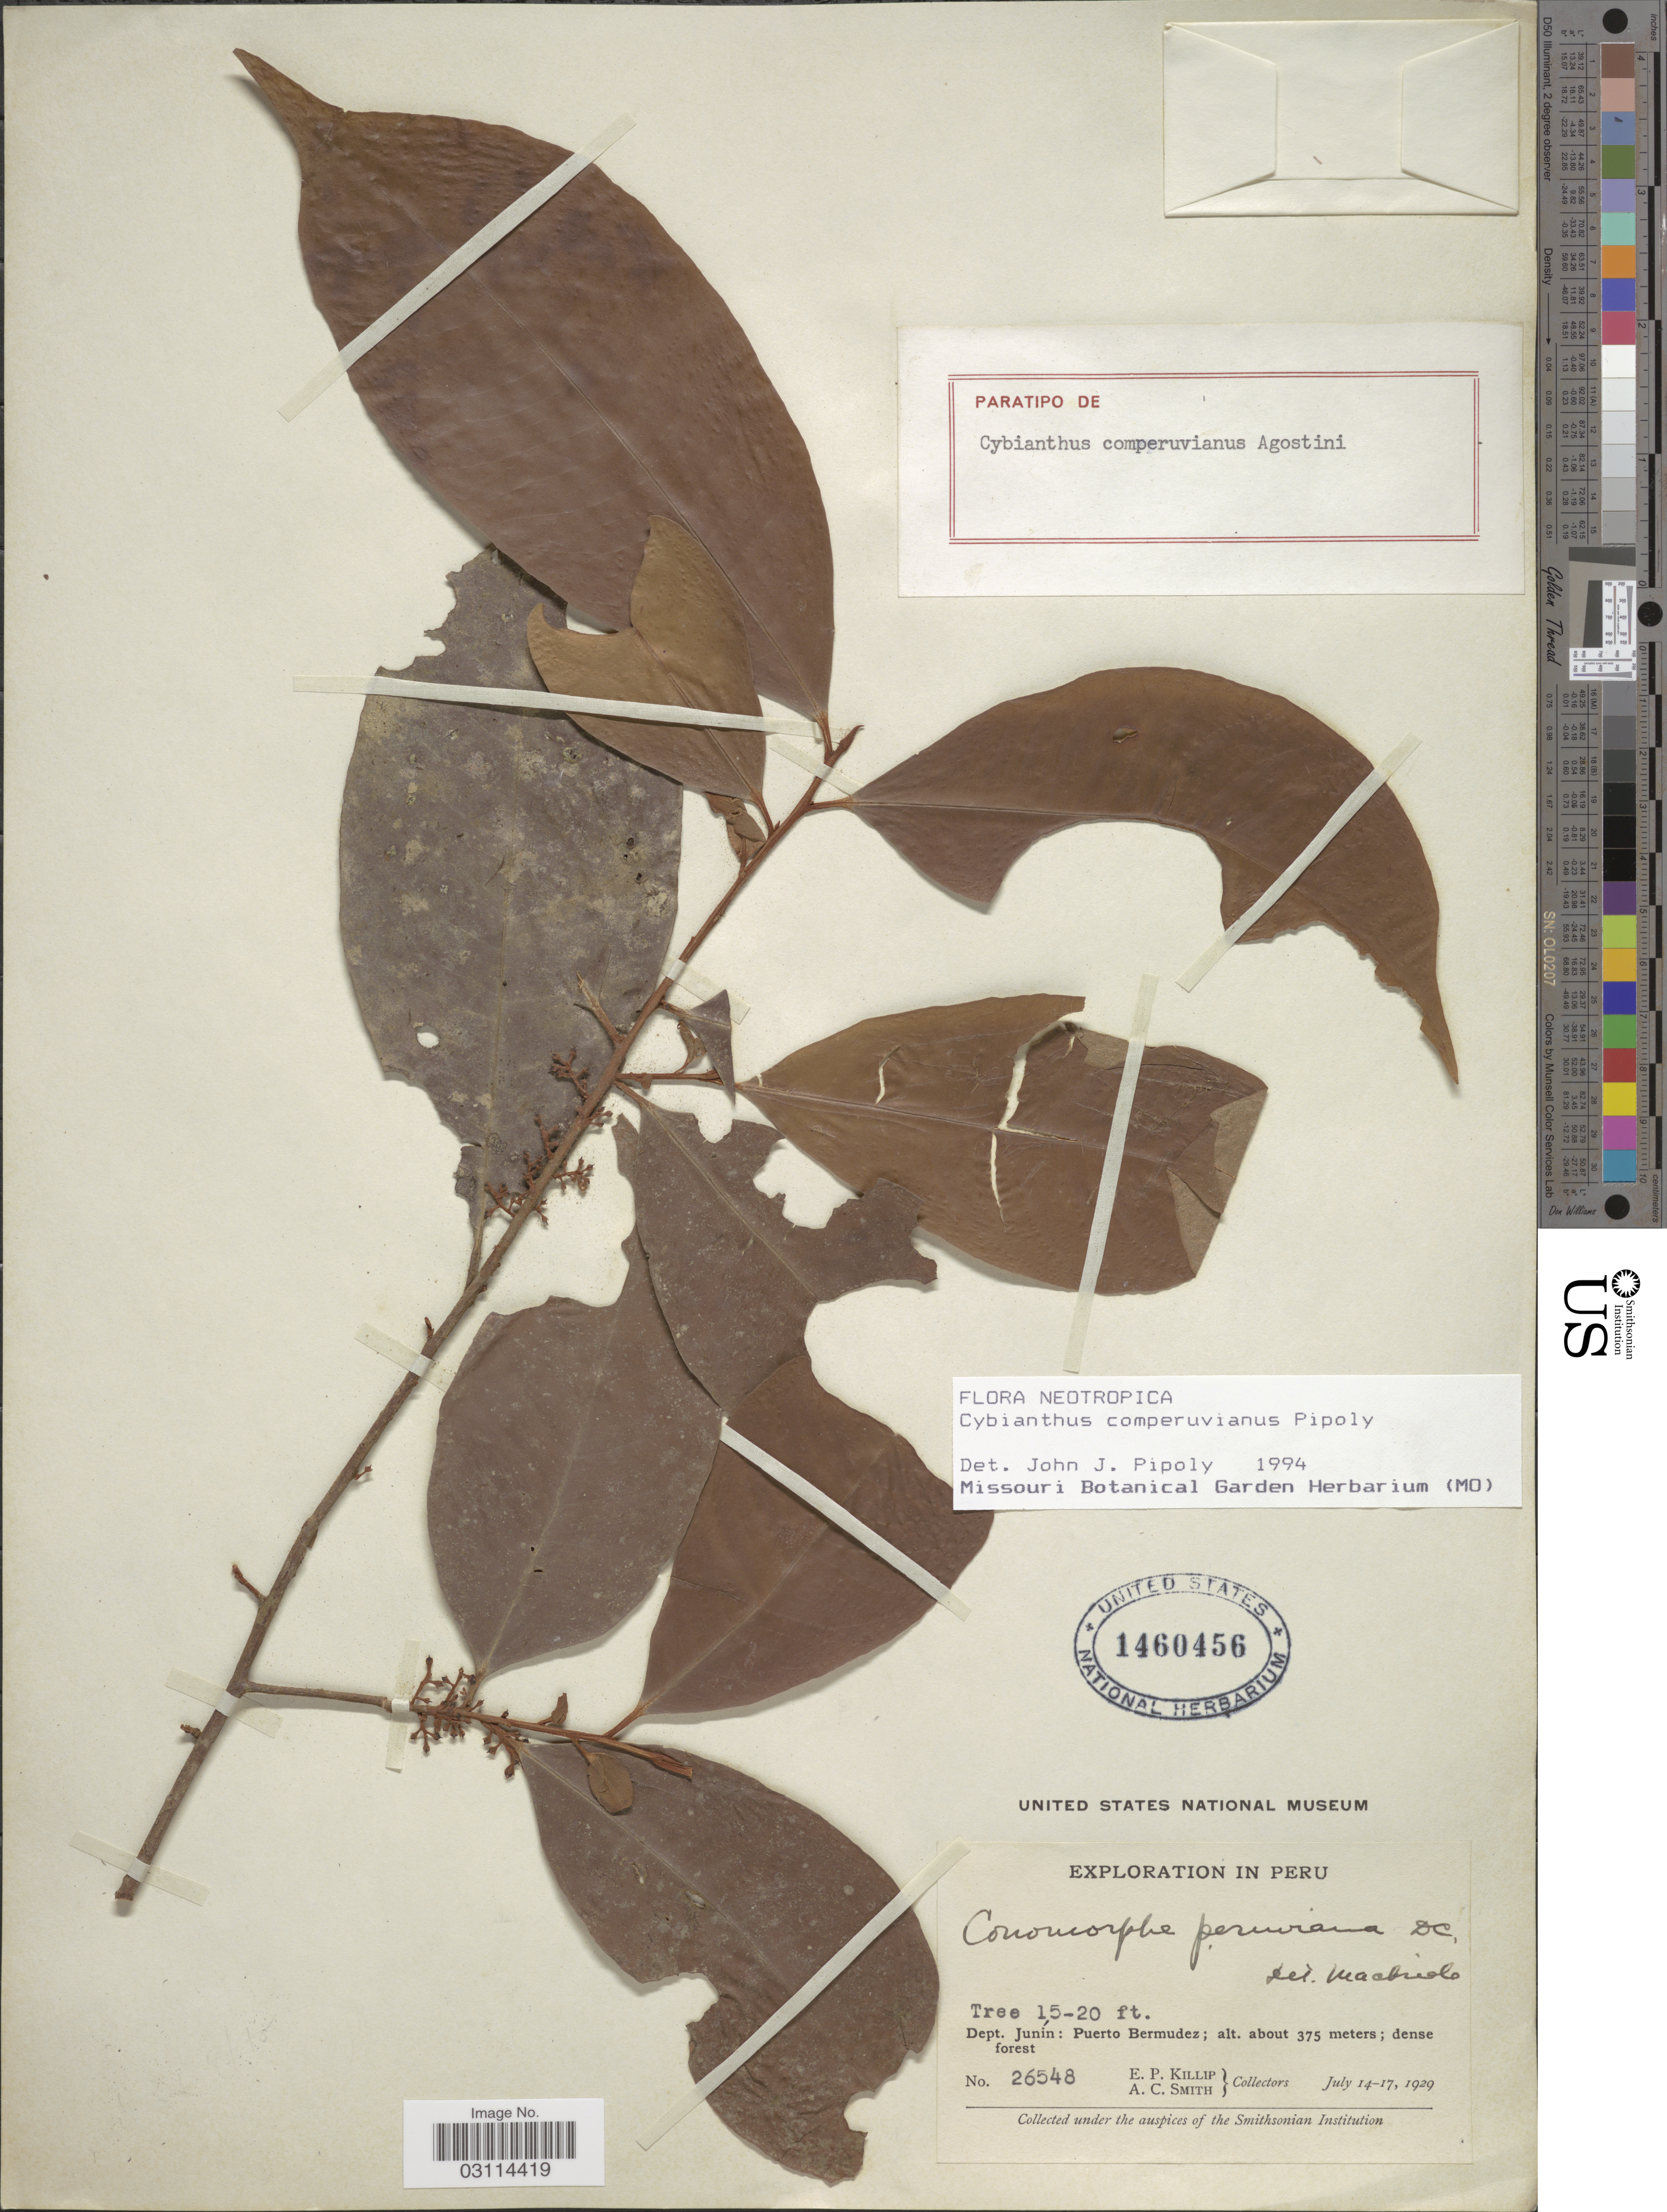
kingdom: Plantae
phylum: Tracheophyta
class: Magnoliopsida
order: Ericales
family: Primulaceae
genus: Cybianthus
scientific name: Cybianthus comperuvianus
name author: Pipoly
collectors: E. P. Killip & A. C. Smith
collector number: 26548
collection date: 1929-07-14/1929-07-17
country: Peru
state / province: Junín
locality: Dept. Junín: Puerto Bermudez.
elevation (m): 375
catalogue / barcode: US 1460456